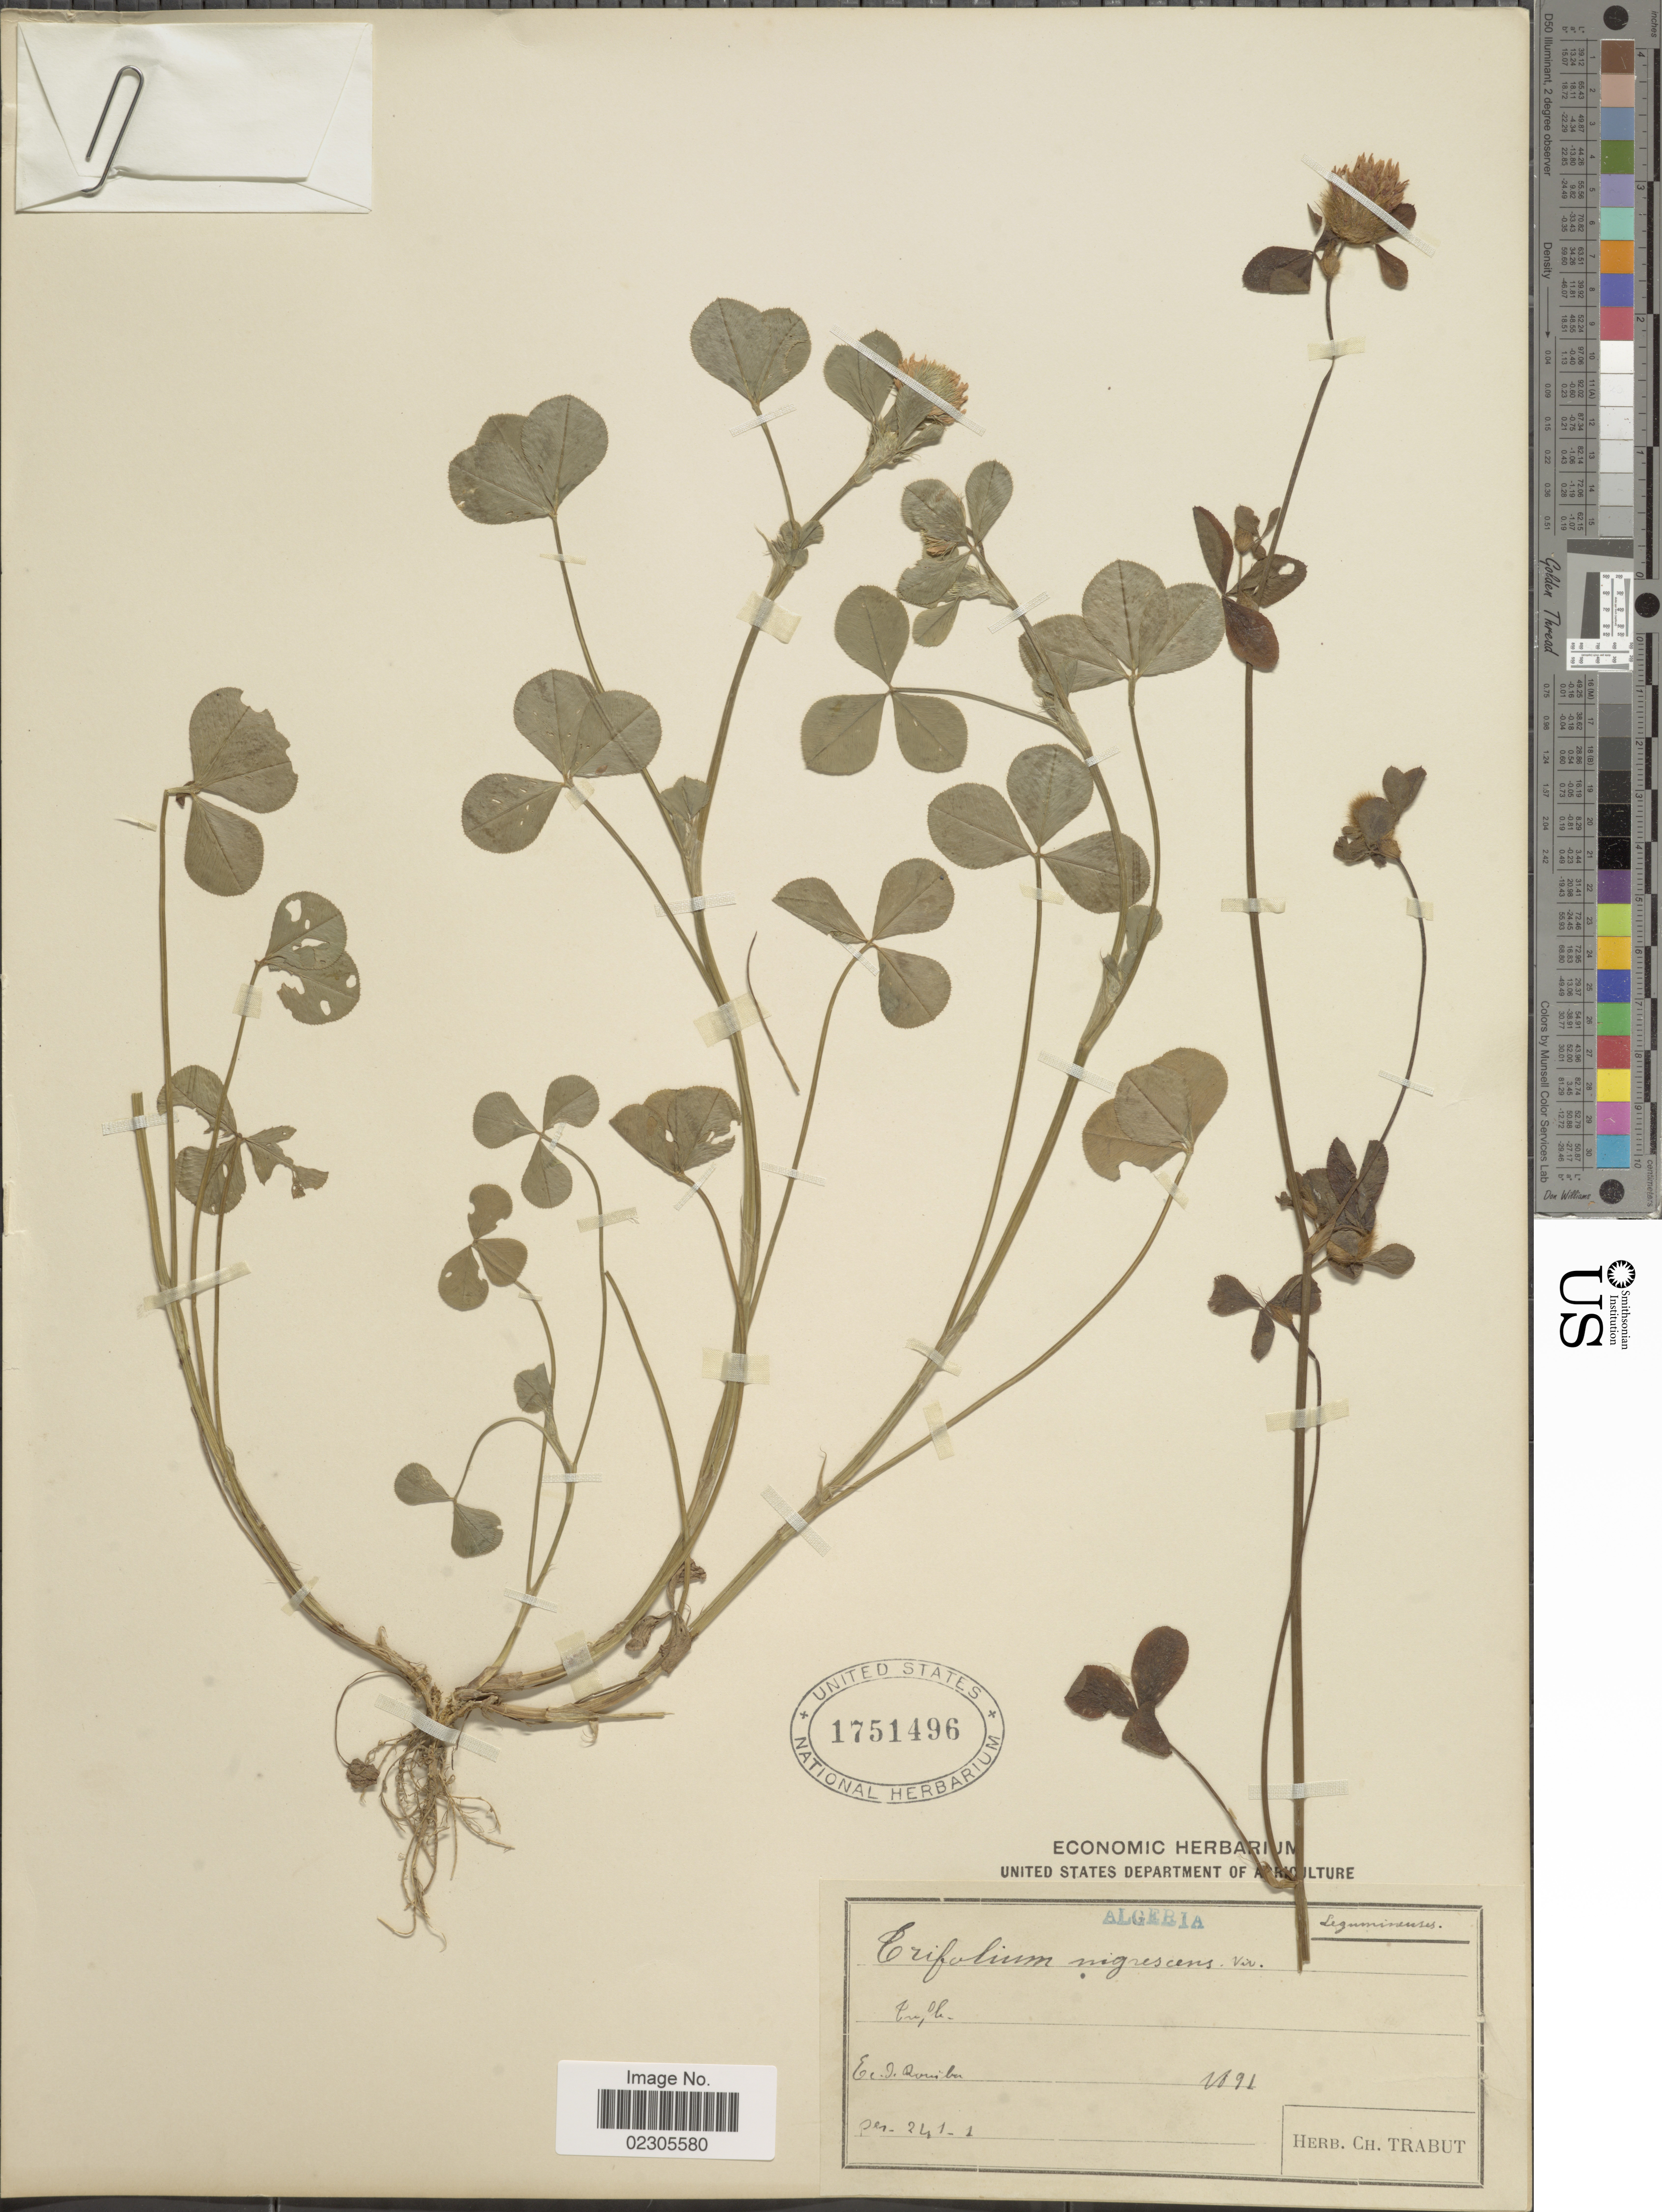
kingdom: Plantae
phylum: Tracheophyta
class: Magnoliopsida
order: Fabales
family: Fabaceae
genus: Trifolium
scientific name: Trifolium nigrescens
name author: Viv.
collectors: Ex herb. Ch. Trabut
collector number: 2411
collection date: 1891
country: Algeria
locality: Ec. de Rouïba.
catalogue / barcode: US 1751496